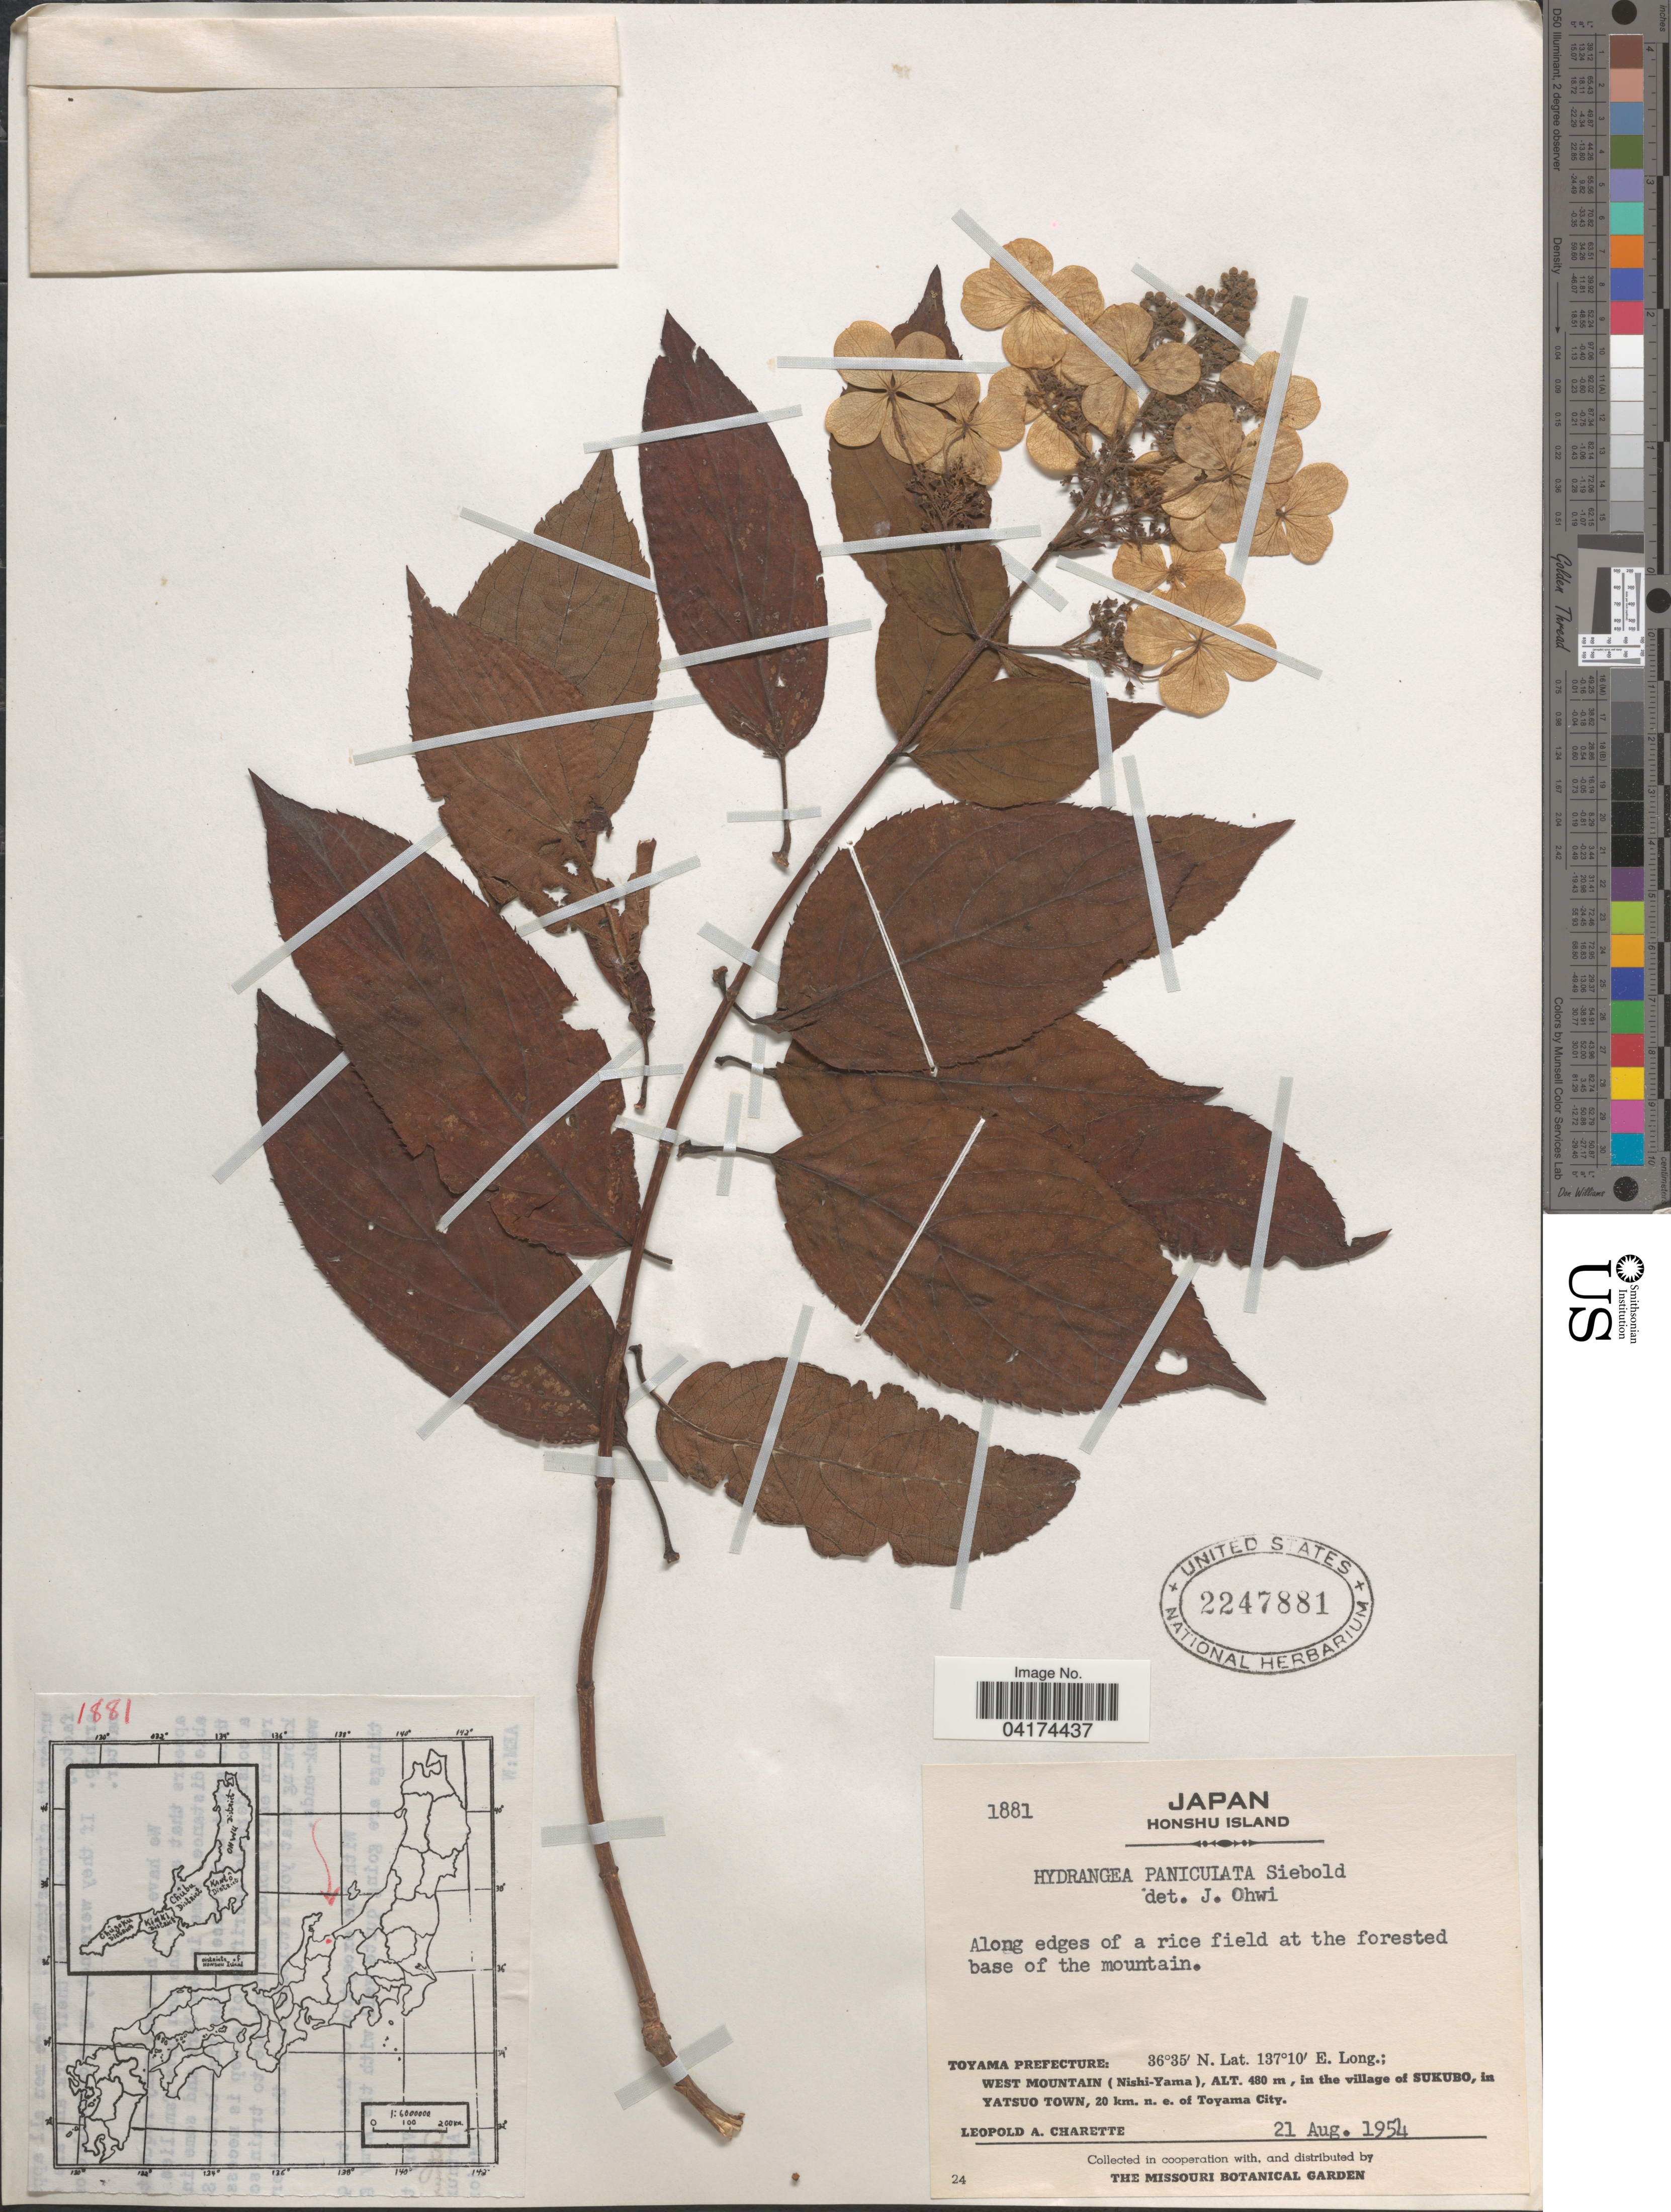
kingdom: Plantae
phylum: Tracheophyta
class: Magnoliopsida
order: Cornales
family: Hydrangeaceae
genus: Hydrangea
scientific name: Hydrangea paniculata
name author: Siebold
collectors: L. A. Charette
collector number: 1881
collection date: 1954-08-21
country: Japan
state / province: Toyama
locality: Honshu Island. Toyama Prefecture: West Mountain (Nishi-Yama), in the village of Sukubo, in Yatsuo Town, 20 km. n. e. of Toyama City.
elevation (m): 480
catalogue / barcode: US 2247881